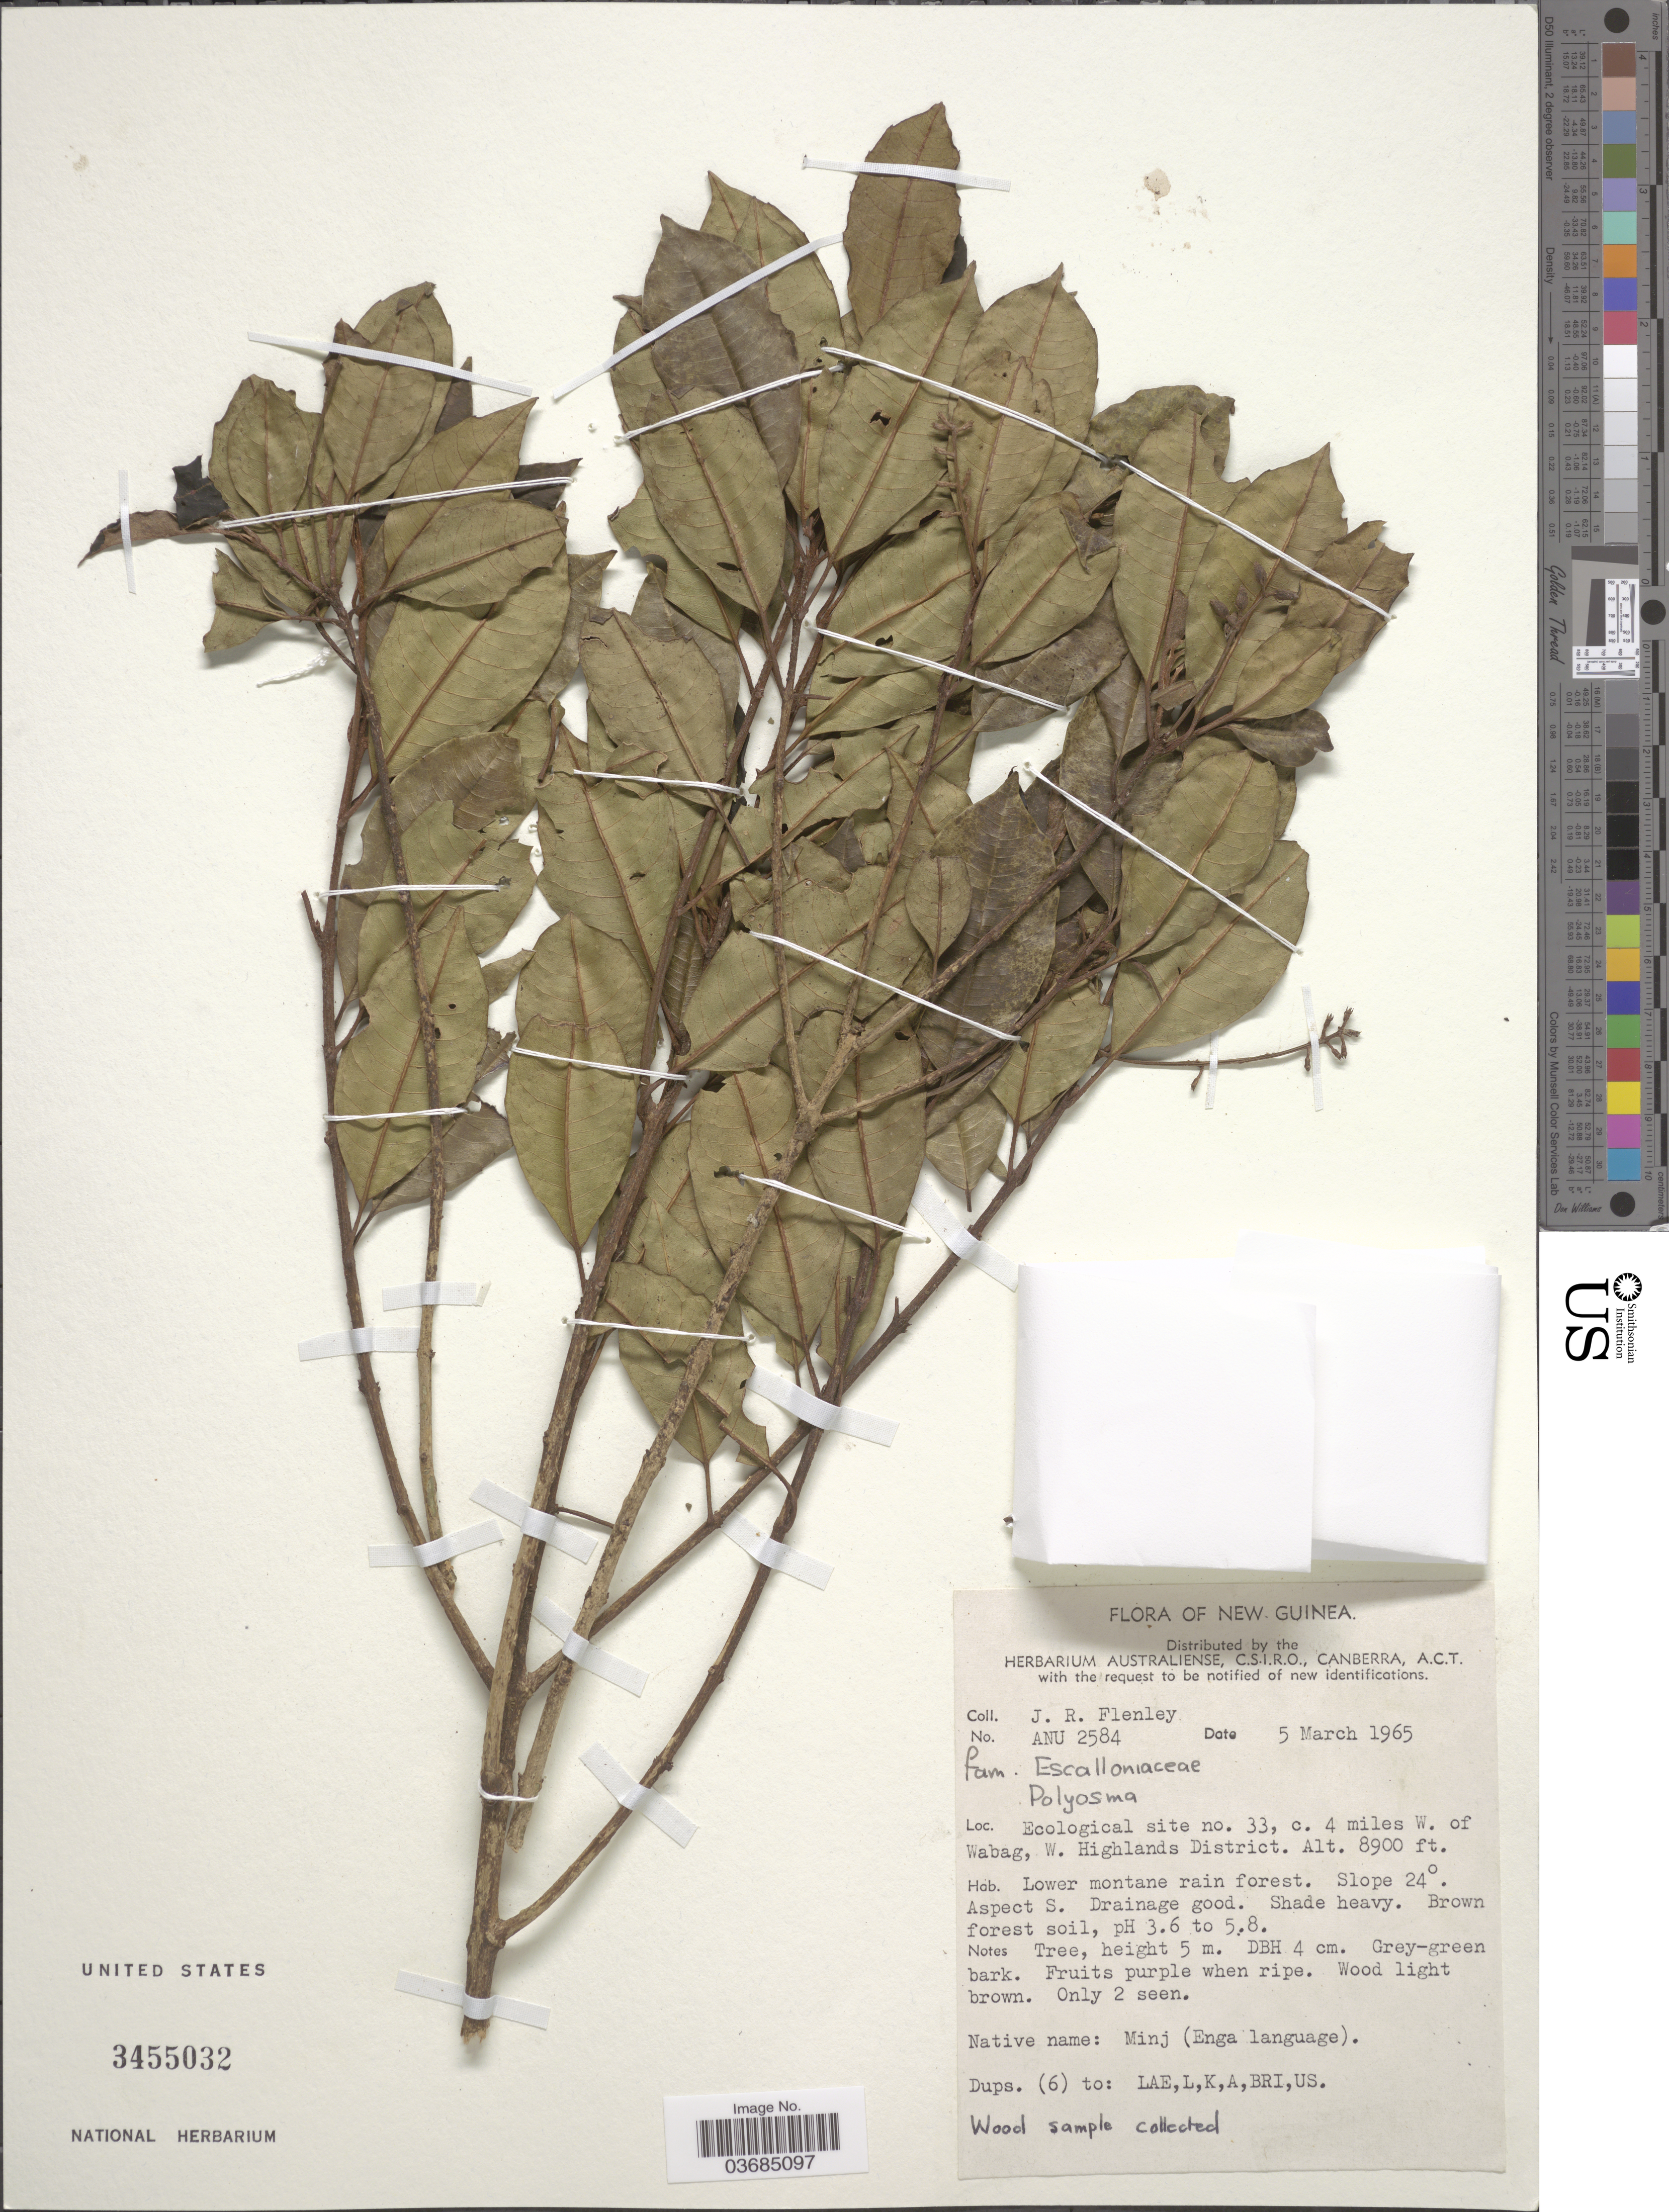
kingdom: Plantae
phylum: Tracheophyta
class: Magnoliopsida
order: Escalloniales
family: Escalloniaceae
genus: Polyosma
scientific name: Polyosma sp.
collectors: J. Flenley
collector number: ANU2584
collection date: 1965-03-05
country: Papua New Guinea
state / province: Western Highlands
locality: New Guinea. Ecological site no. 33, c. 4 miles W. of Wabag, W. Highlands District. Slope 24°. Aspect S.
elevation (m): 2713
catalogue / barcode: US 3455032